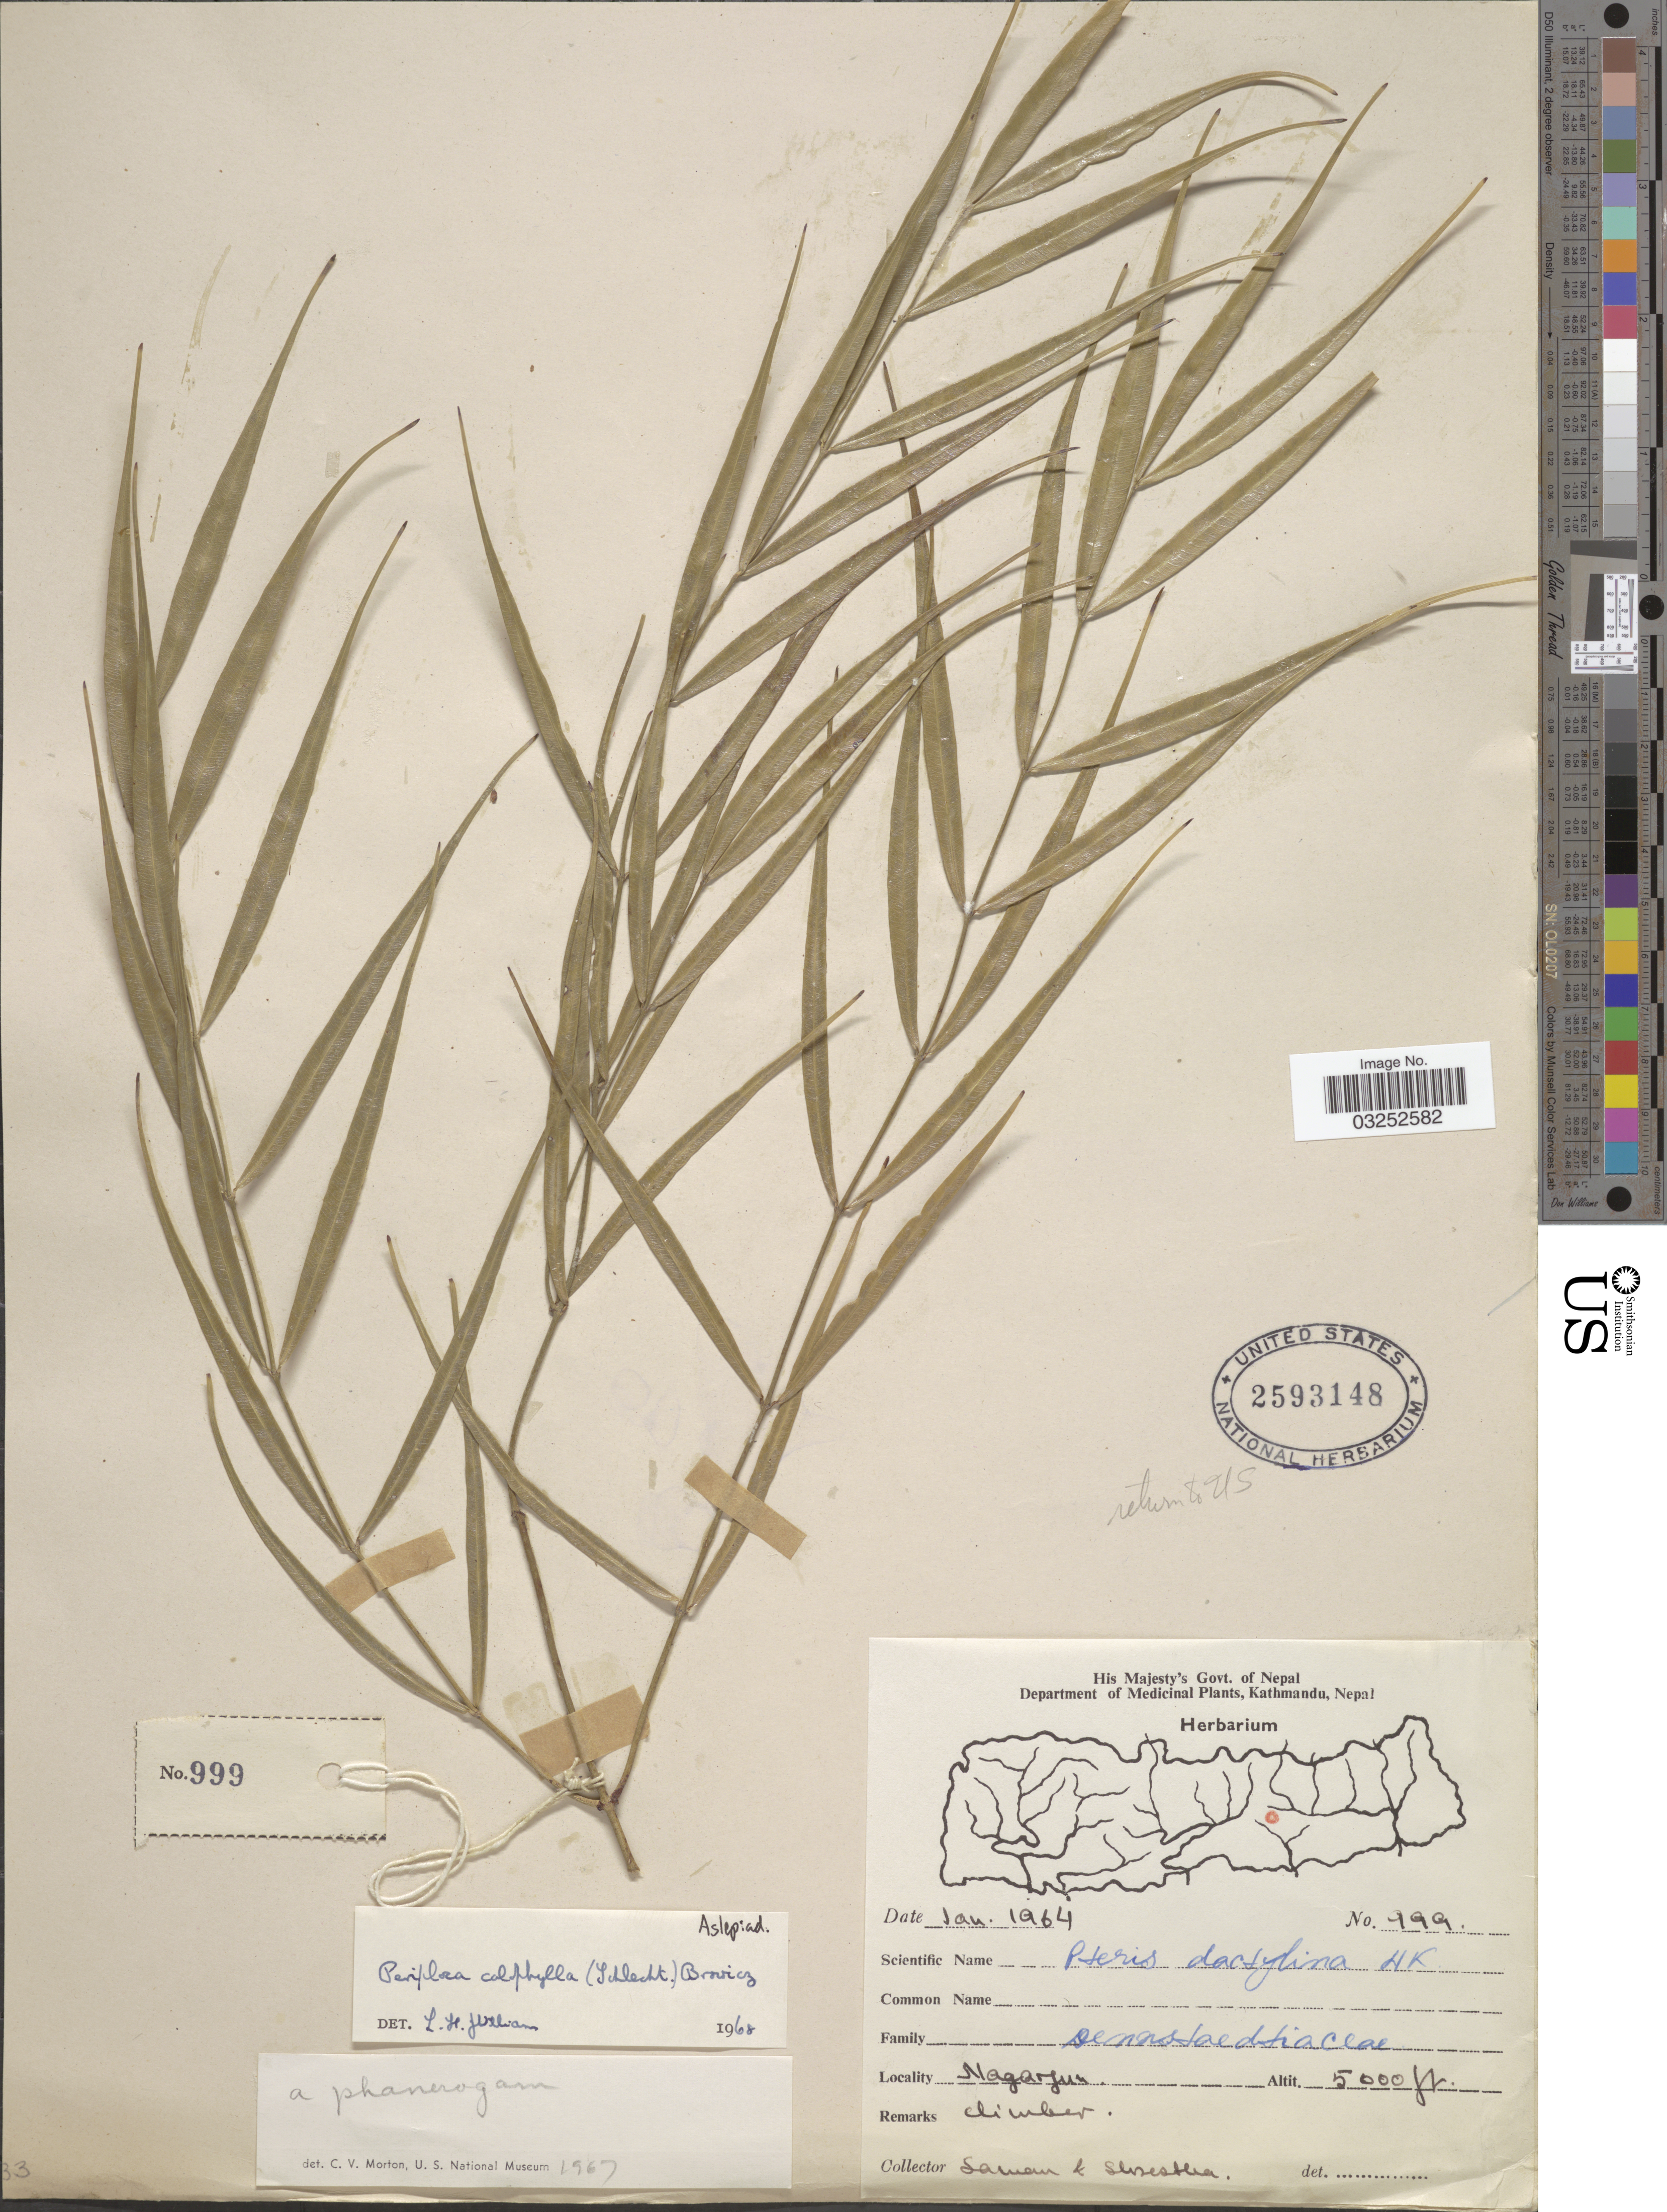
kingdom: Plantae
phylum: Tracheophyta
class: Magnoliopsida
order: Gentianales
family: Apocynaceae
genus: Periploca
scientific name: Periploca forrestii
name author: Schltr.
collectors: -. Saman & -. Shrestha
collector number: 999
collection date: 1964-01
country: Nepal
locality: Nagarjun.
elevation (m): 1524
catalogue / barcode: US 2593148